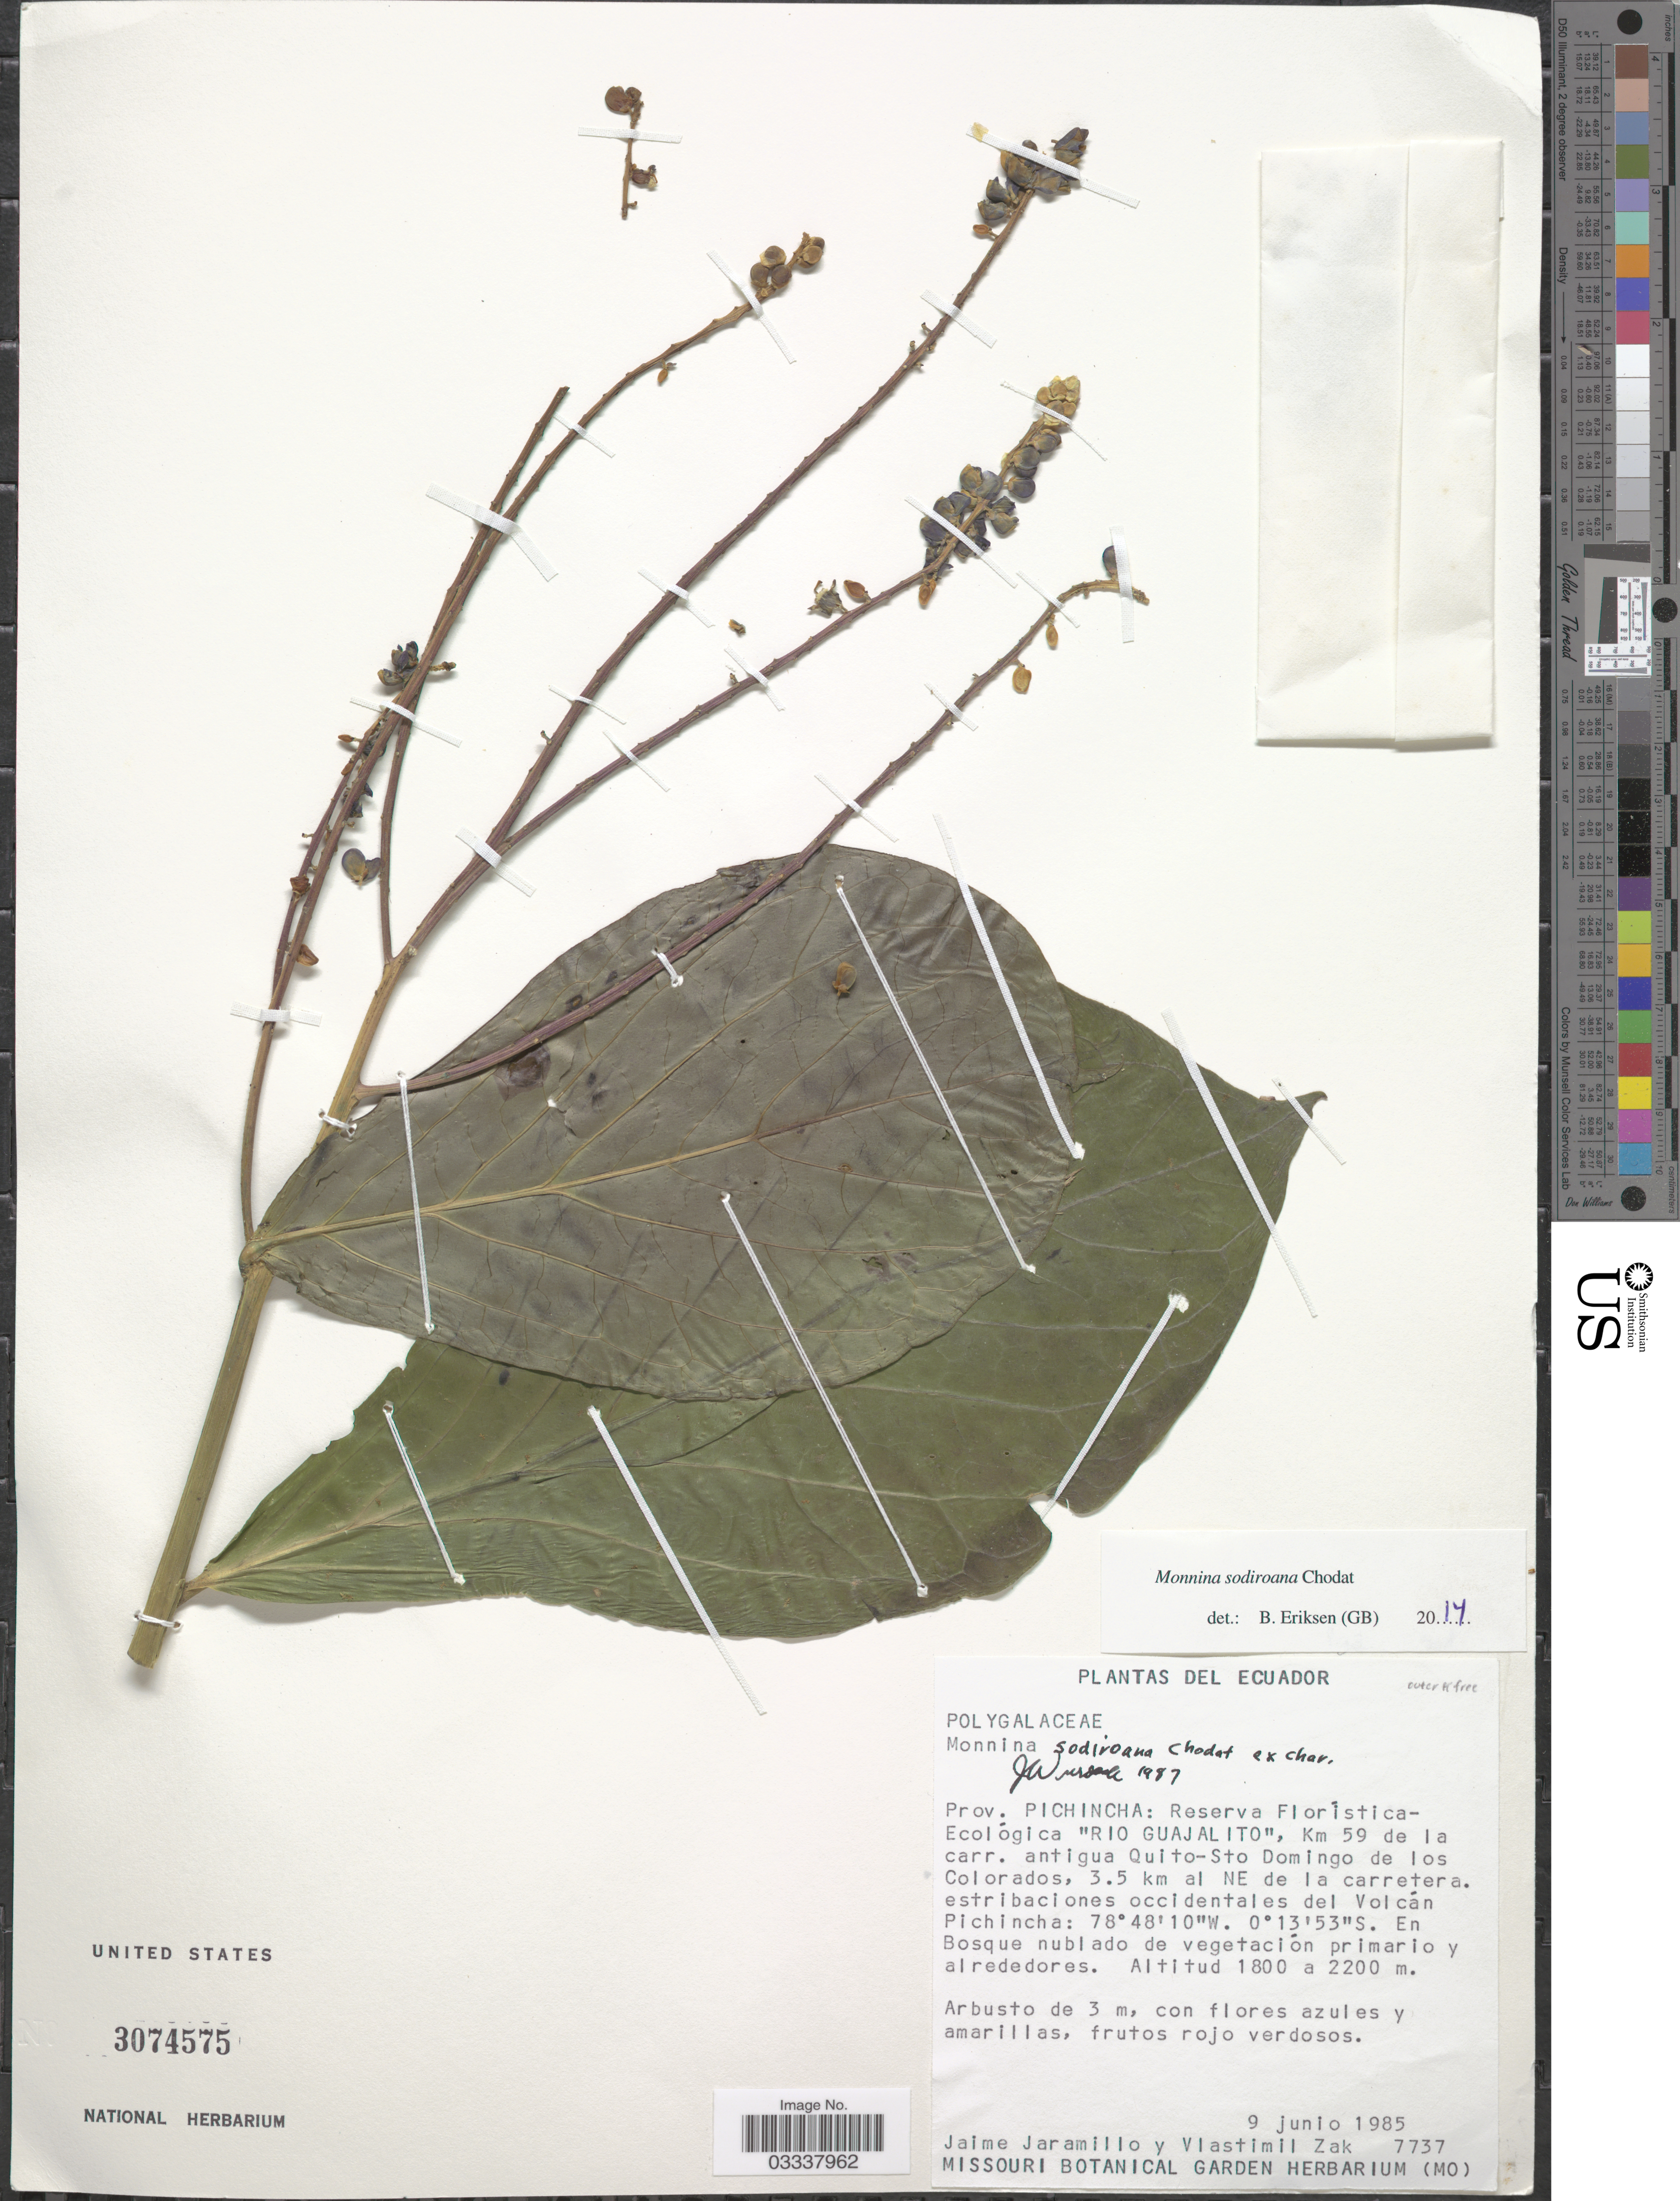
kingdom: Plantae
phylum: Tracheophyta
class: Magnoliopsida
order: Fabales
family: Polygalaceae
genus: Monnina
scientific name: Monnina sodiroana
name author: Chodat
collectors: J. Jaramillo & V. Zak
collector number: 7737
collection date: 1985-06-09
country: Ecuador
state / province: Pichincha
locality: Reserva Florística-Ecológica "Rio Guajalito", Km 59 de la carr. antigua Quito-Sto Domingo de los Colorados, 3.5 km al NE de la carretera. estribaciones occidentales del Volcán Pichincha.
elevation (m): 1800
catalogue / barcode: US 3074575